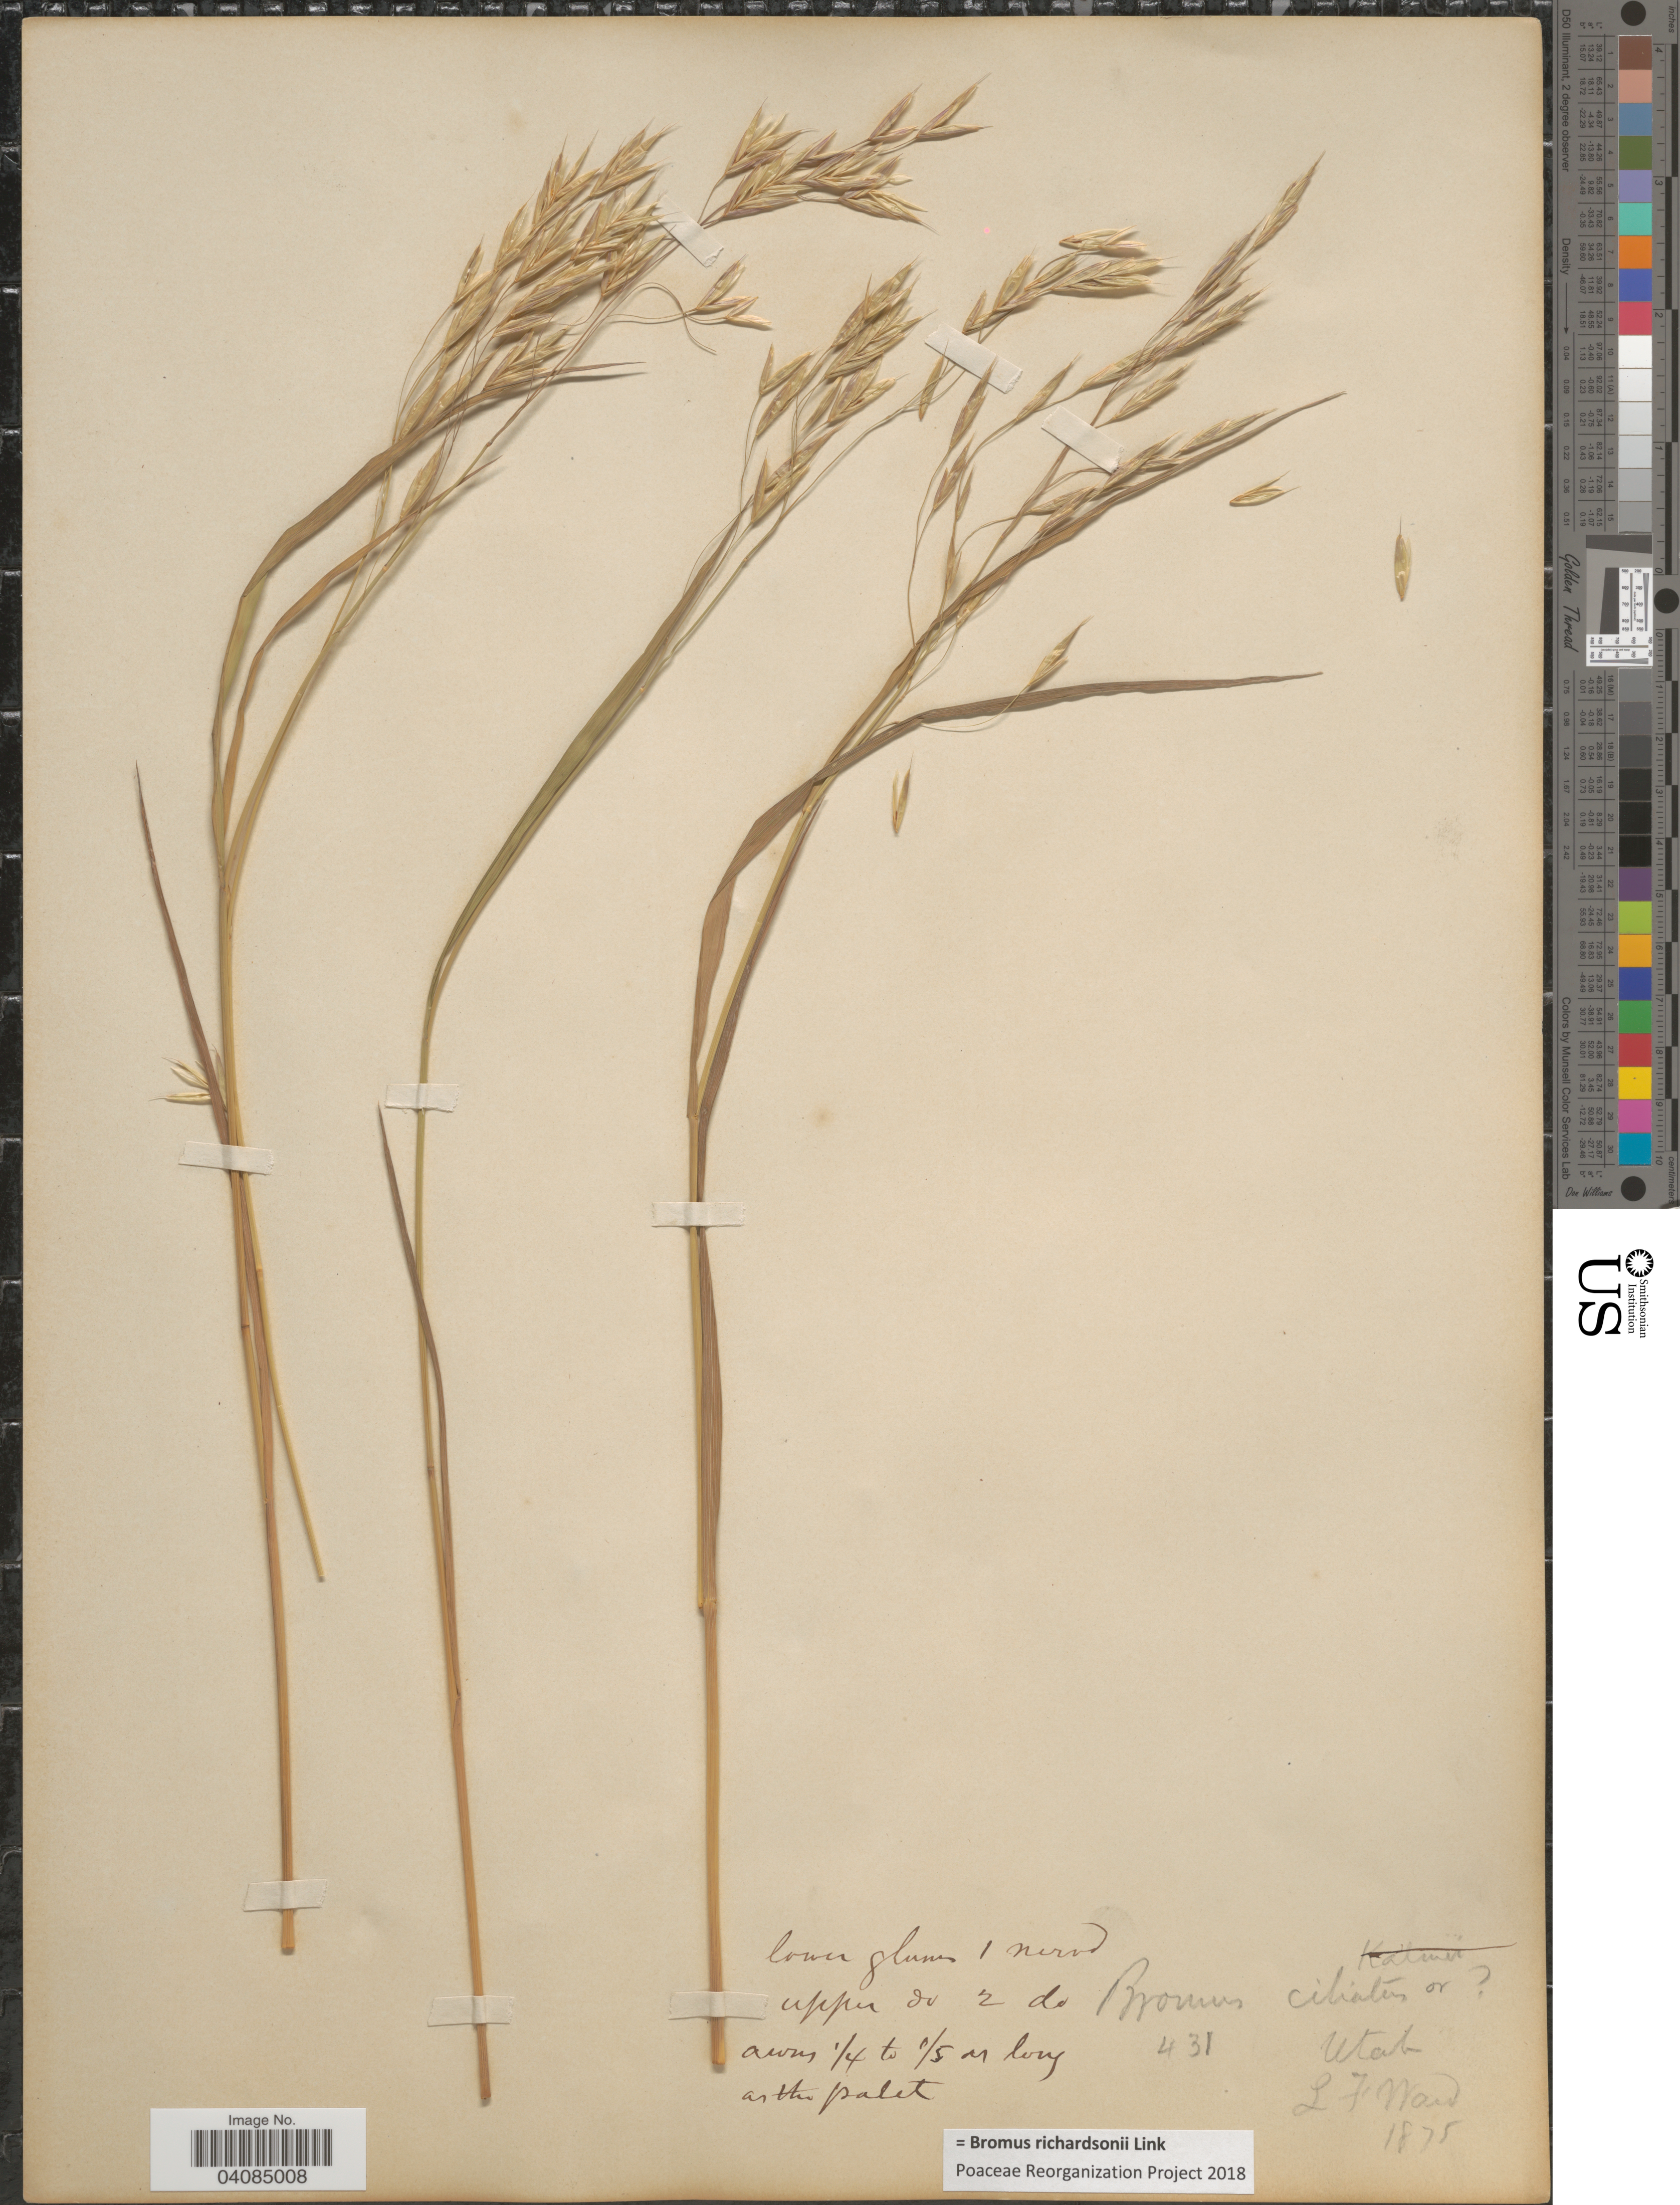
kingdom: Plantae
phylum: Tracheophyta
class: Liliopsida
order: Poales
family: Poaceae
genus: Bromus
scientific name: Bromus racemosus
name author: L.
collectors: L. Ward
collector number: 431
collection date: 1875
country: United States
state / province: Utah